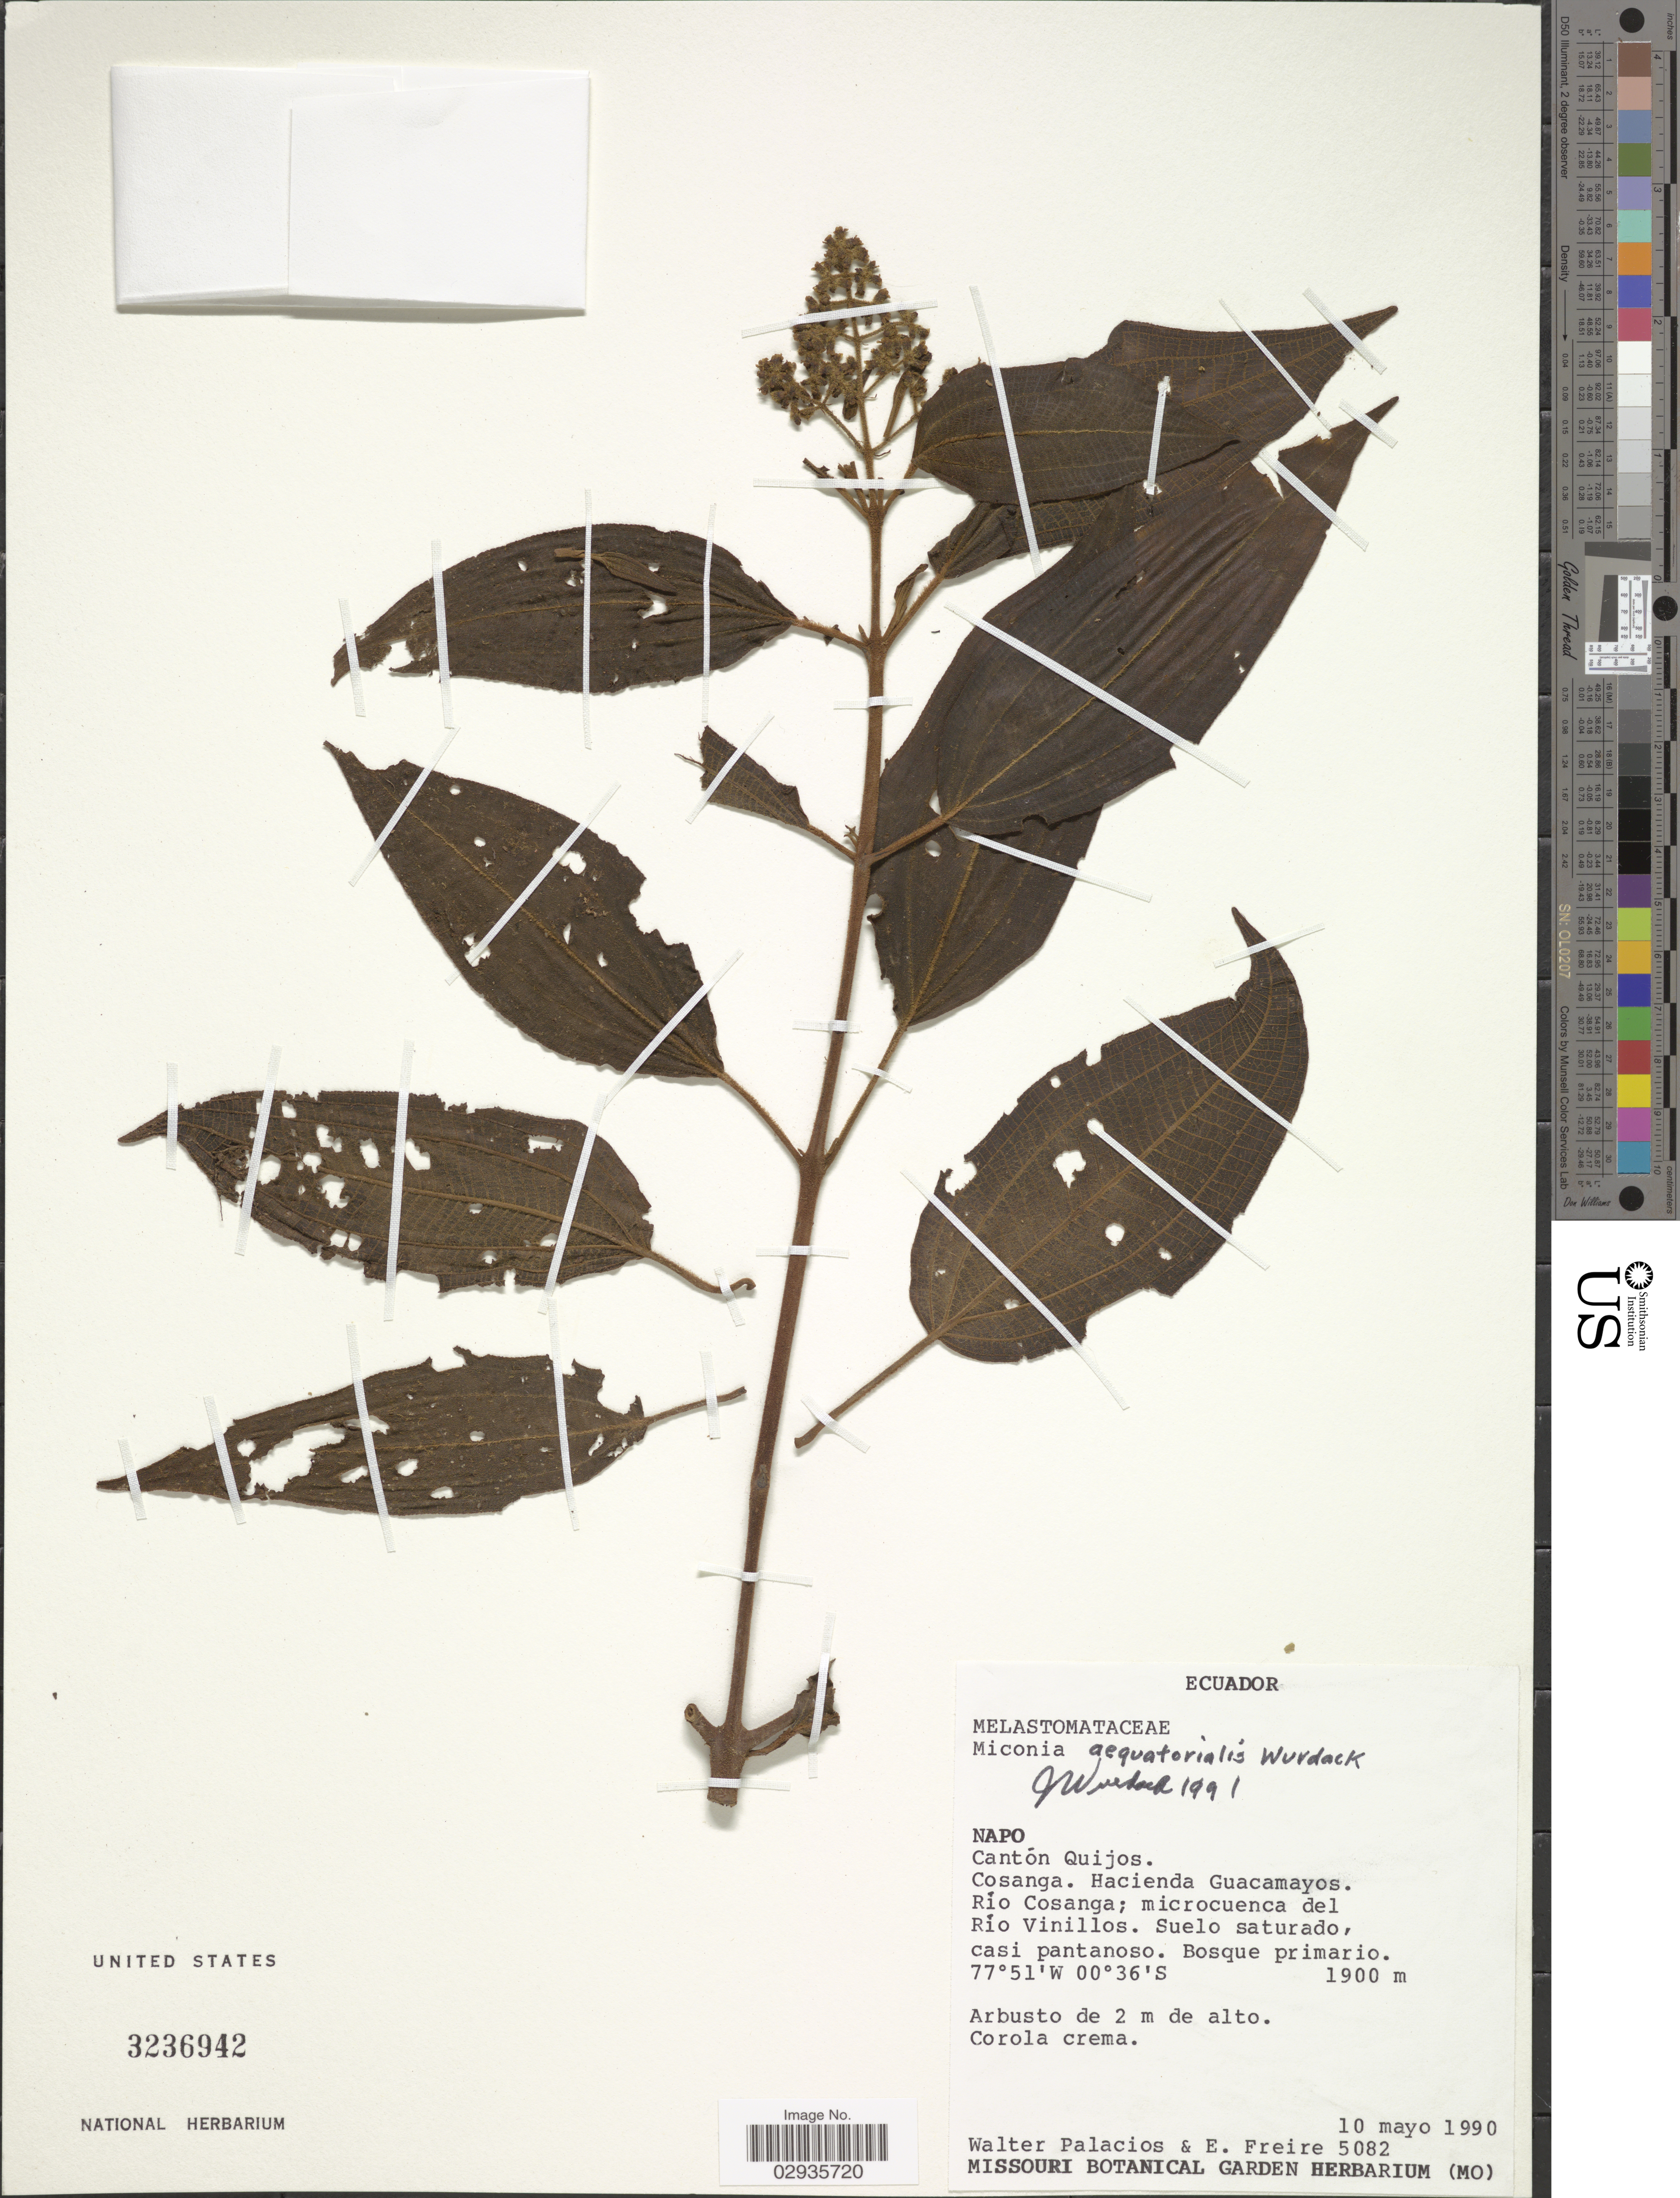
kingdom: Plantae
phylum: Tracheophyta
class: Magnoliopsida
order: Myrtales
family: Melastomataceae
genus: Miconia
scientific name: Miconia aequatorialis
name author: Wurdack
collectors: W. Palacios & E. Freire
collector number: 5082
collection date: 1990-05-10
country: Ecuador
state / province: Napo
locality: Cantón Quijos. Cosanga. Hacienda Guacamayos. Río Cosanga; microcuenca del Río Vinillos.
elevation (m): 1900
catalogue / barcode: US 3236942